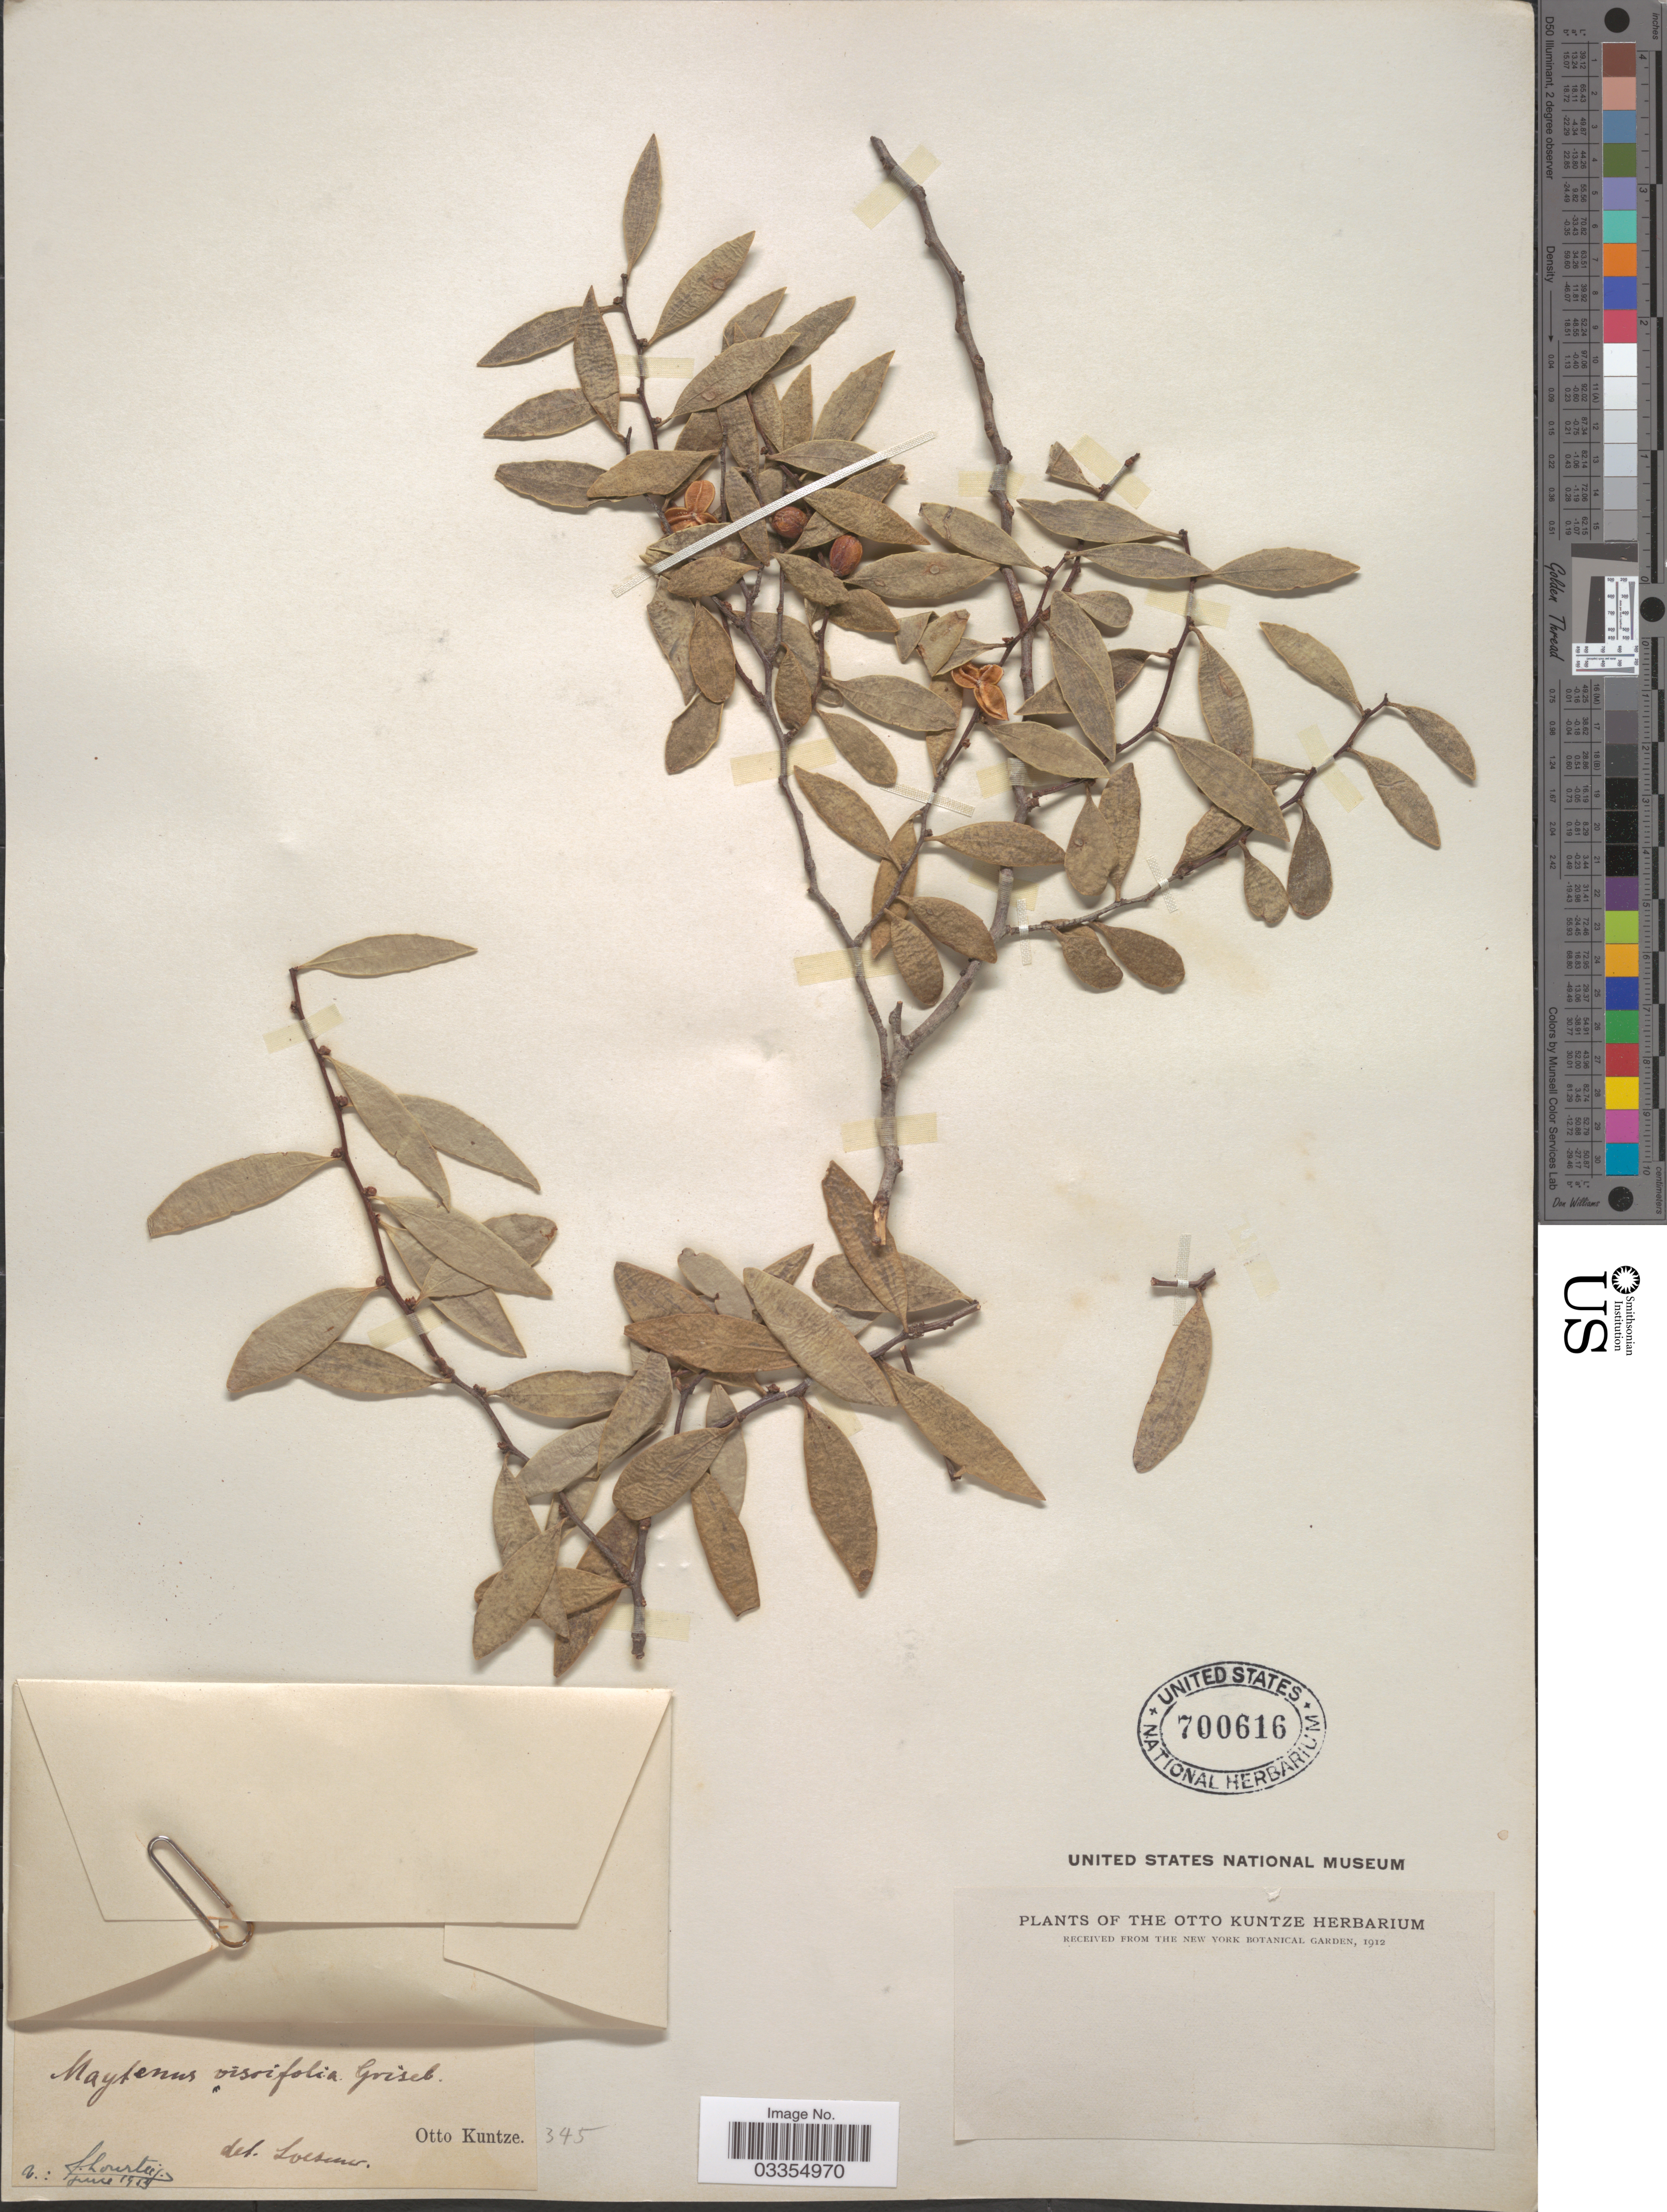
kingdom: Plantae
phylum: Tracheophyta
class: Magnoliopsida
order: Celastrales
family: Celastraceae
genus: Tricerma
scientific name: Tricerma viscifolium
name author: (Griseb.) Lundell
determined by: Strong, Mark T., (BOT), Smithsonian Institution - National Museum of Natural History (UNITED STATES)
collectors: C.E.O. Kuntze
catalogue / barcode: US 700616